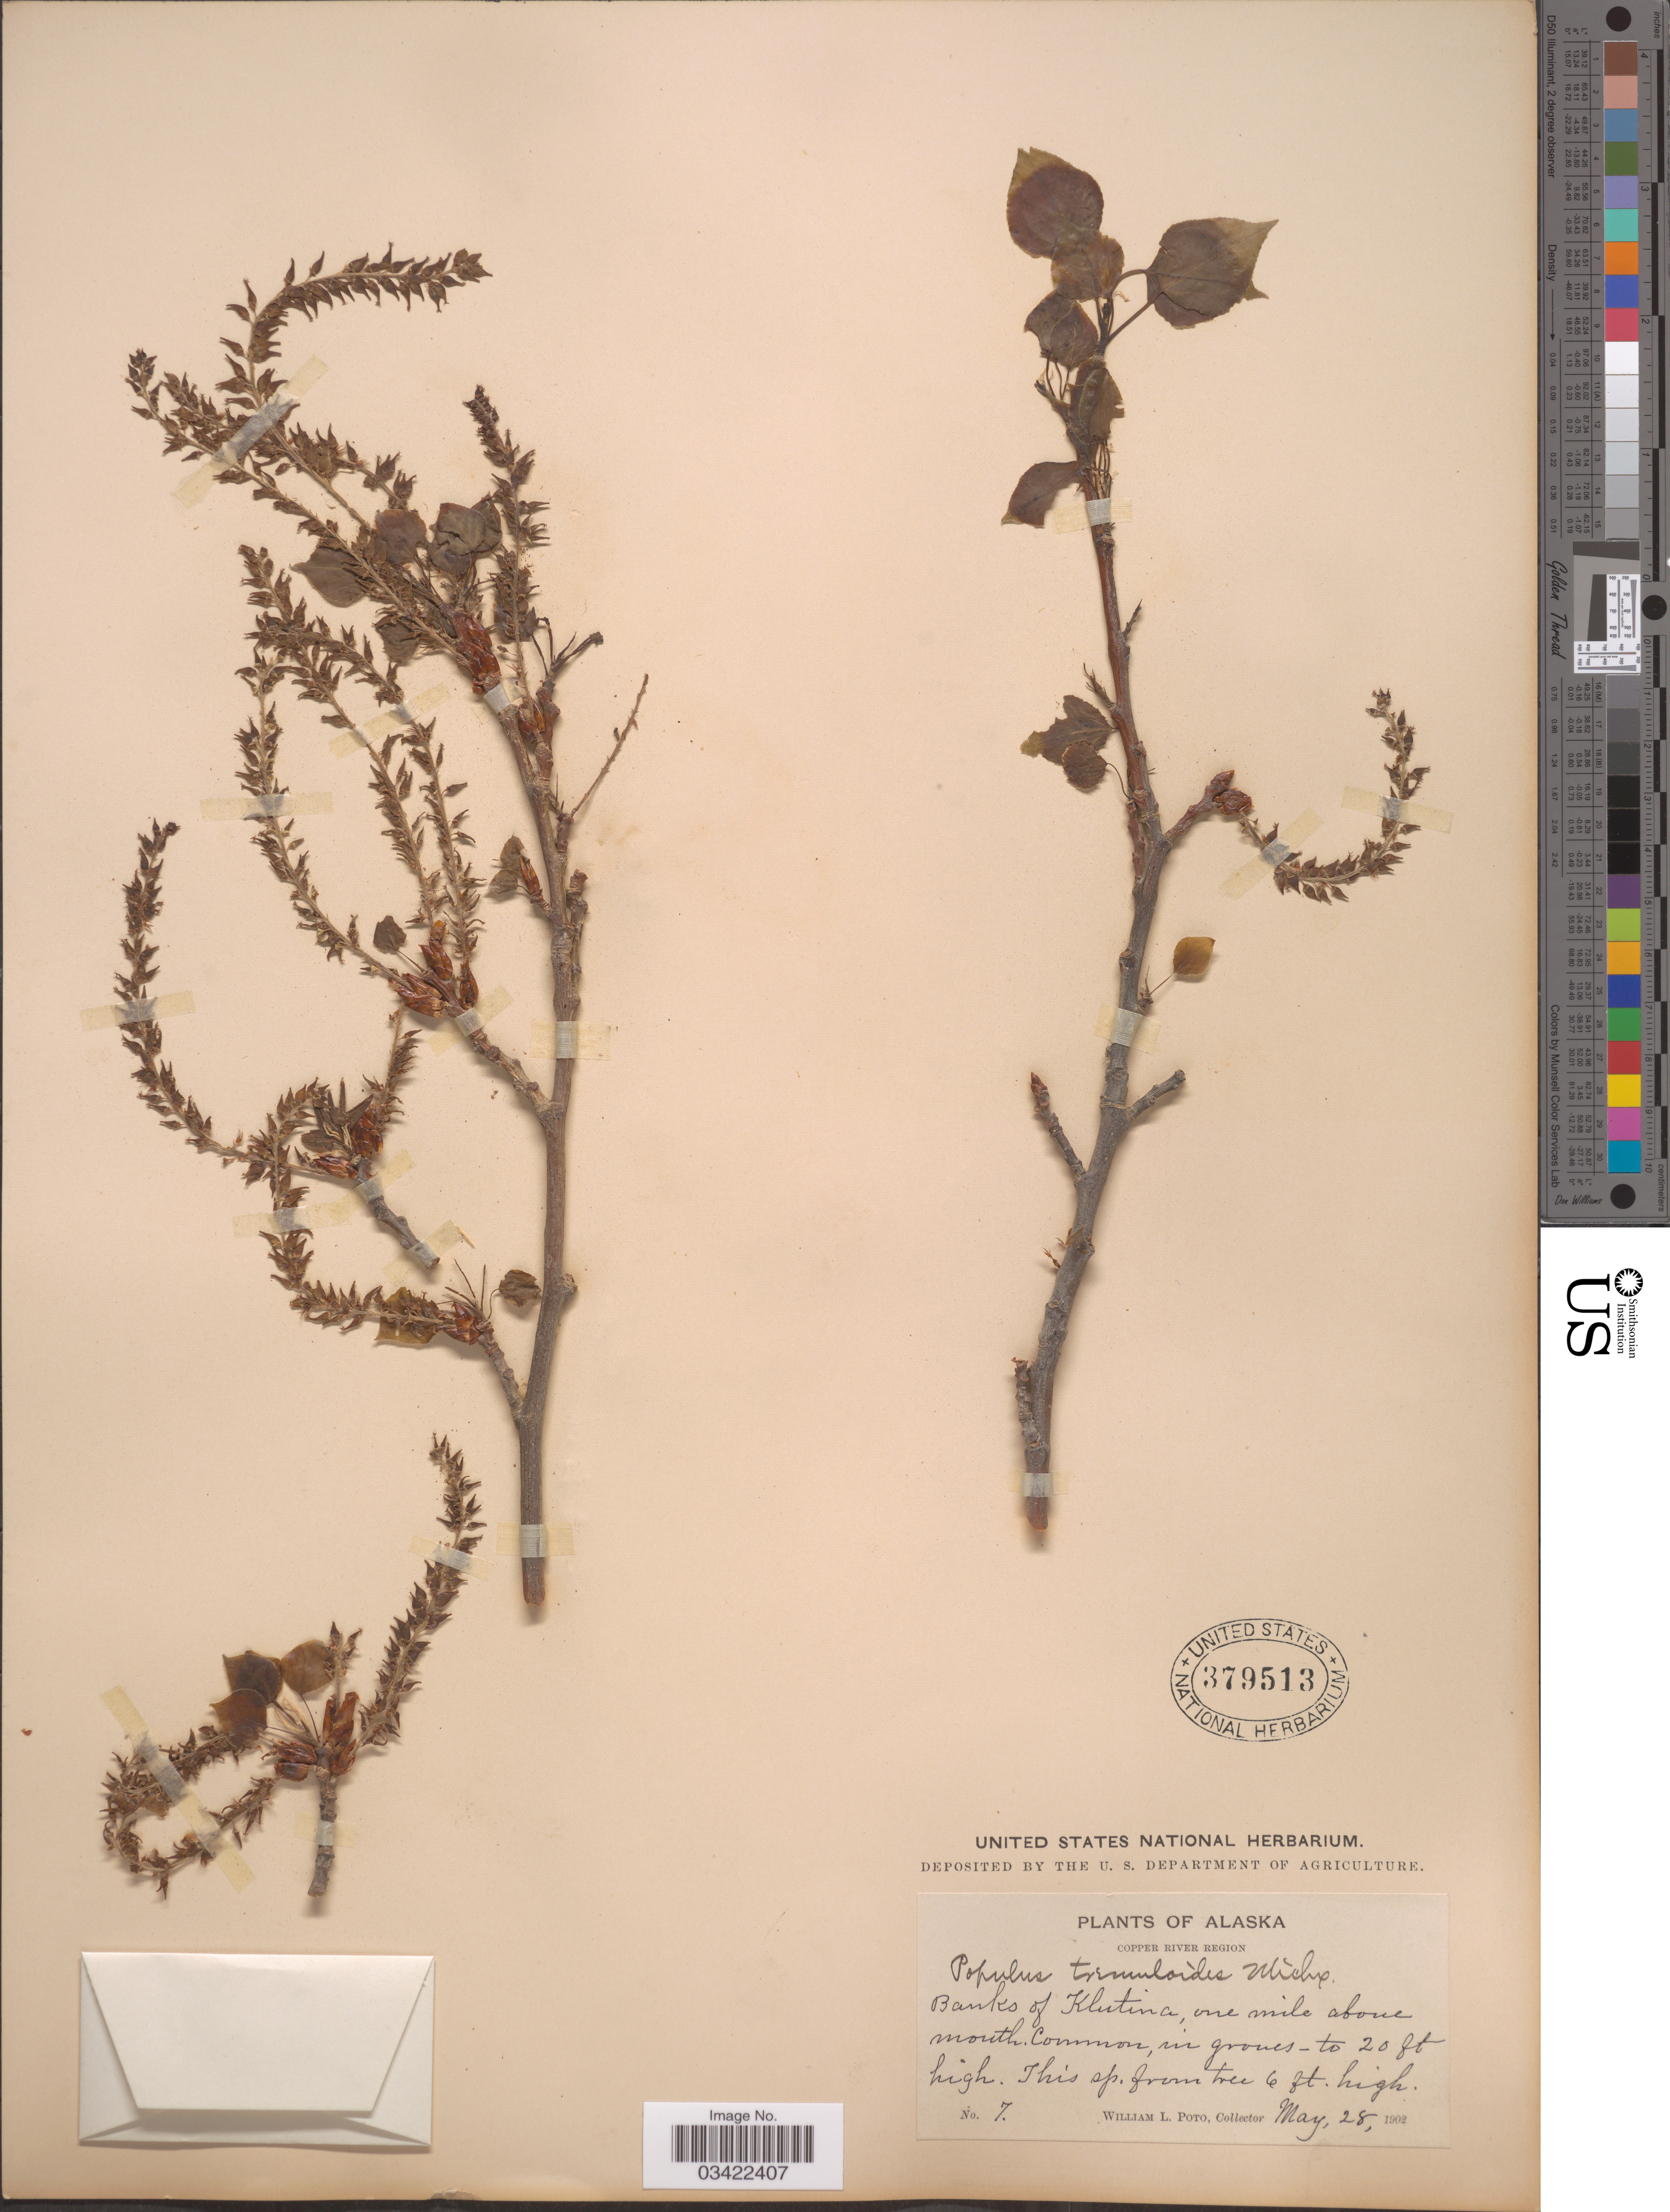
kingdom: Plantae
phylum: Tracheophyta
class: Magnoliopsida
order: Malpighiales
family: Salicaceae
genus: Populus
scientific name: Populus tremuloides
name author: Michx.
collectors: W. Poto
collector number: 7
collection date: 1902-05-28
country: United States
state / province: Alaska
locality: Copper River Region. Banks of Klutina, one mile above mouth.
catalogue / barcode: US 379513